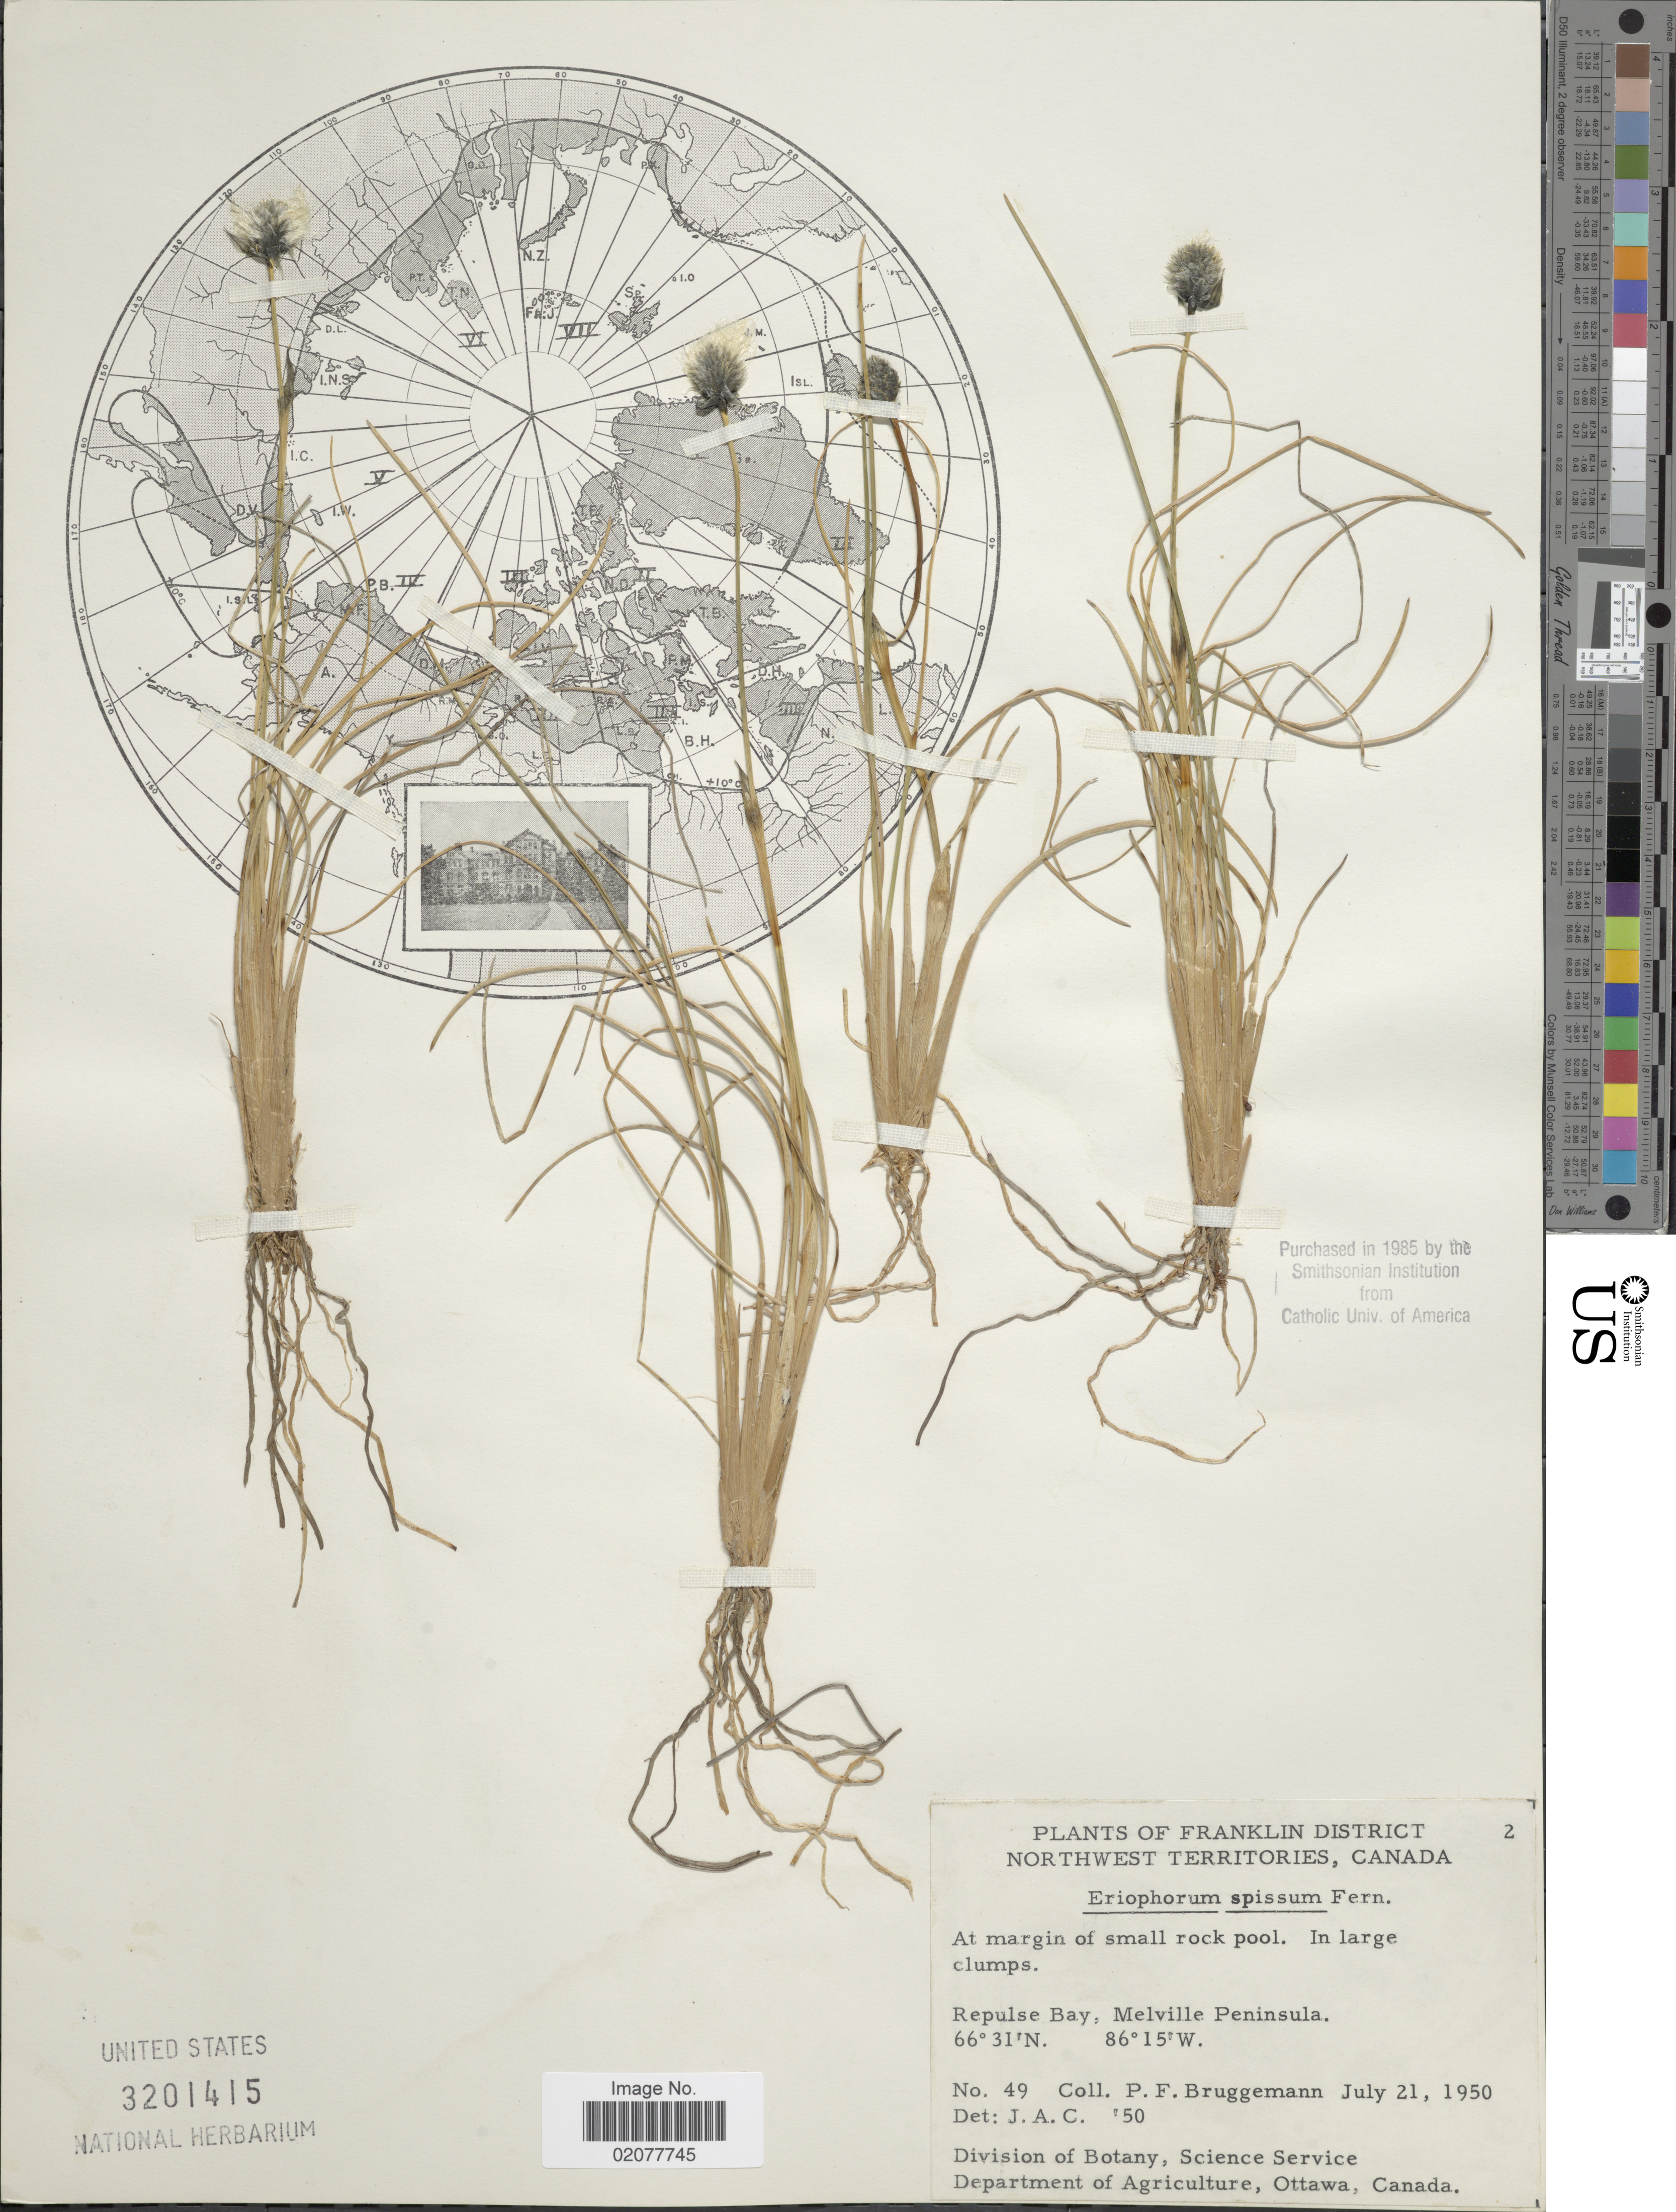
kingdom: Plantae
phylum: Tracheophyta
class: Liliopsida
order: Poales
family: Cyperaceae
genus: Eriophorum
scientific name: Eriophorum spissum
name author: Fernald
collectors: P. Bruggemann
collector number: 49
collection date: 1950-07-21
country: Canada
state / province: Northwest Territories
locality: Franklin District. Northwest Territories, Canada. Repulse Bay, Melville Peninsula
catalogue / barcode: US 3201415